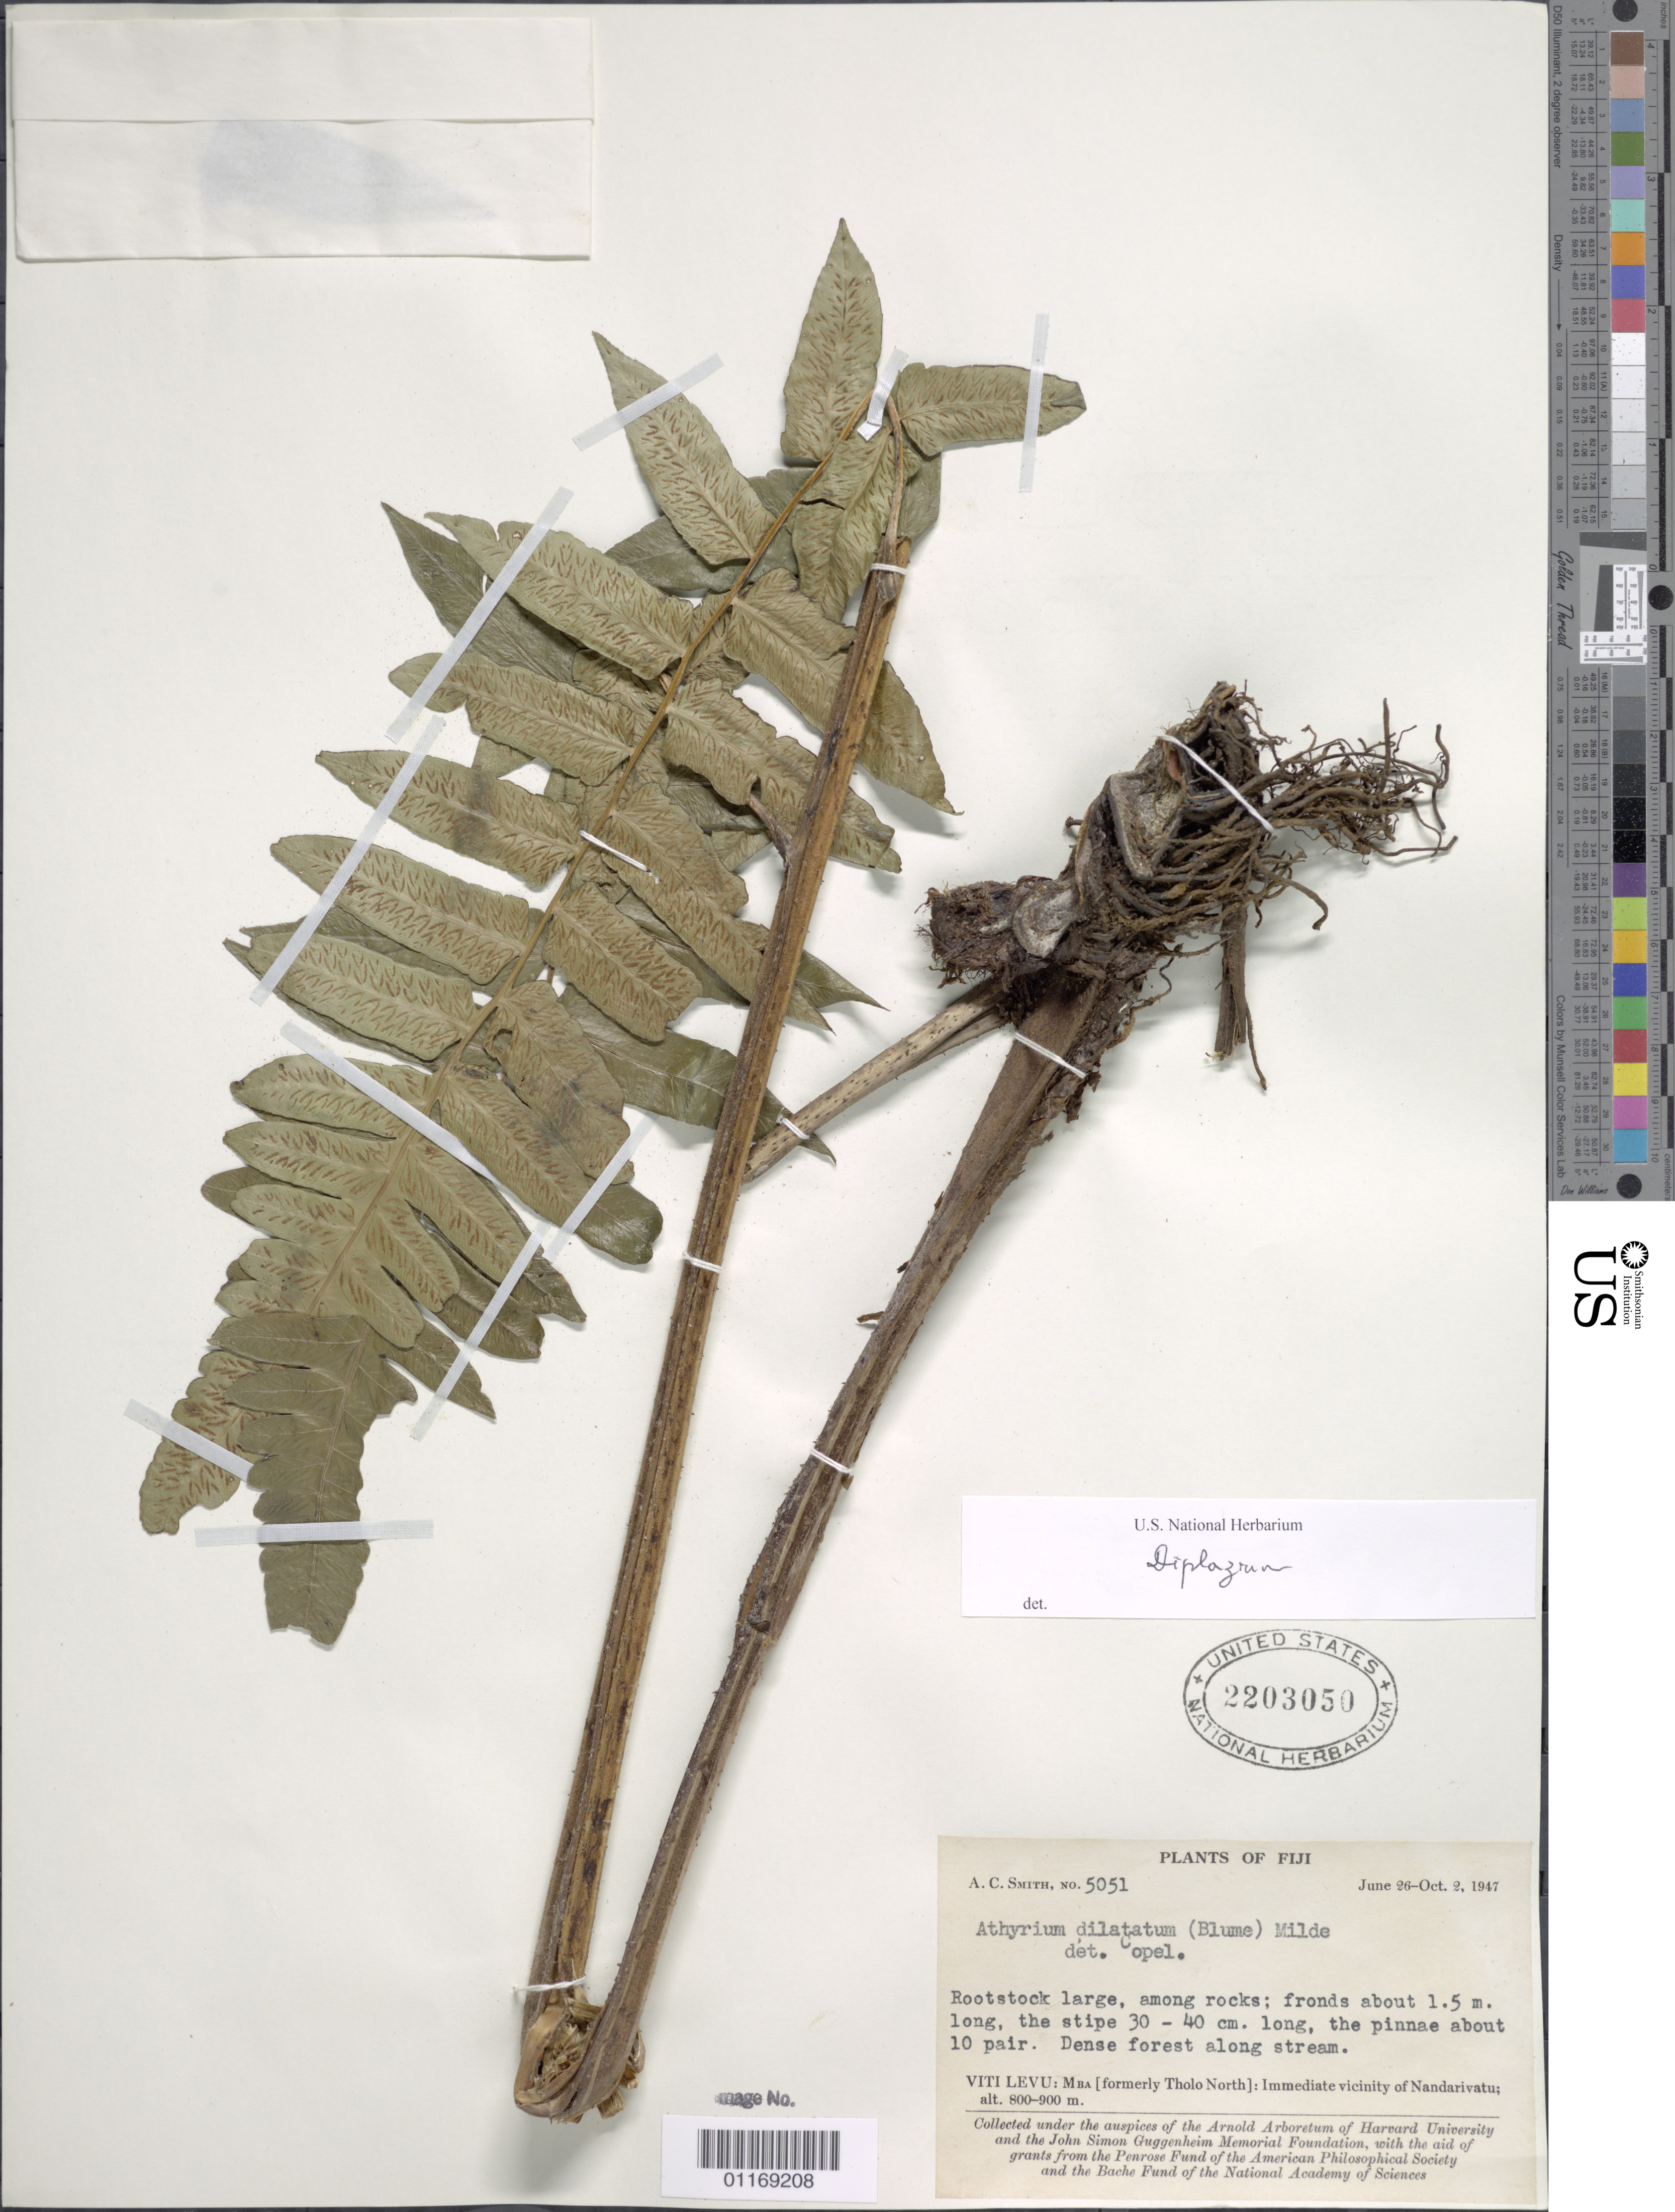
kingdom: Plantae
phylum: Tracheophyta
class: Polypodiopsida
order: Polypodiales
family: Athyriaceae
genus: Diplazium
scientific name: Diplazium sp.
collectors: A. C. Smith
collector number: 5051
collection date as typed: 26 Jun 1947 to 02 Oct 1947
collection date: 1947-06-26/1947-10-02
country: Fiji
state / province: Western Division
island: Viti Levu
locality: Mba Prov.: immediate vicinity of Nandarivatu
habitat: Dense forest along stream among rocks.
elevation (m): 800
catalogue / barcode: US 2203051